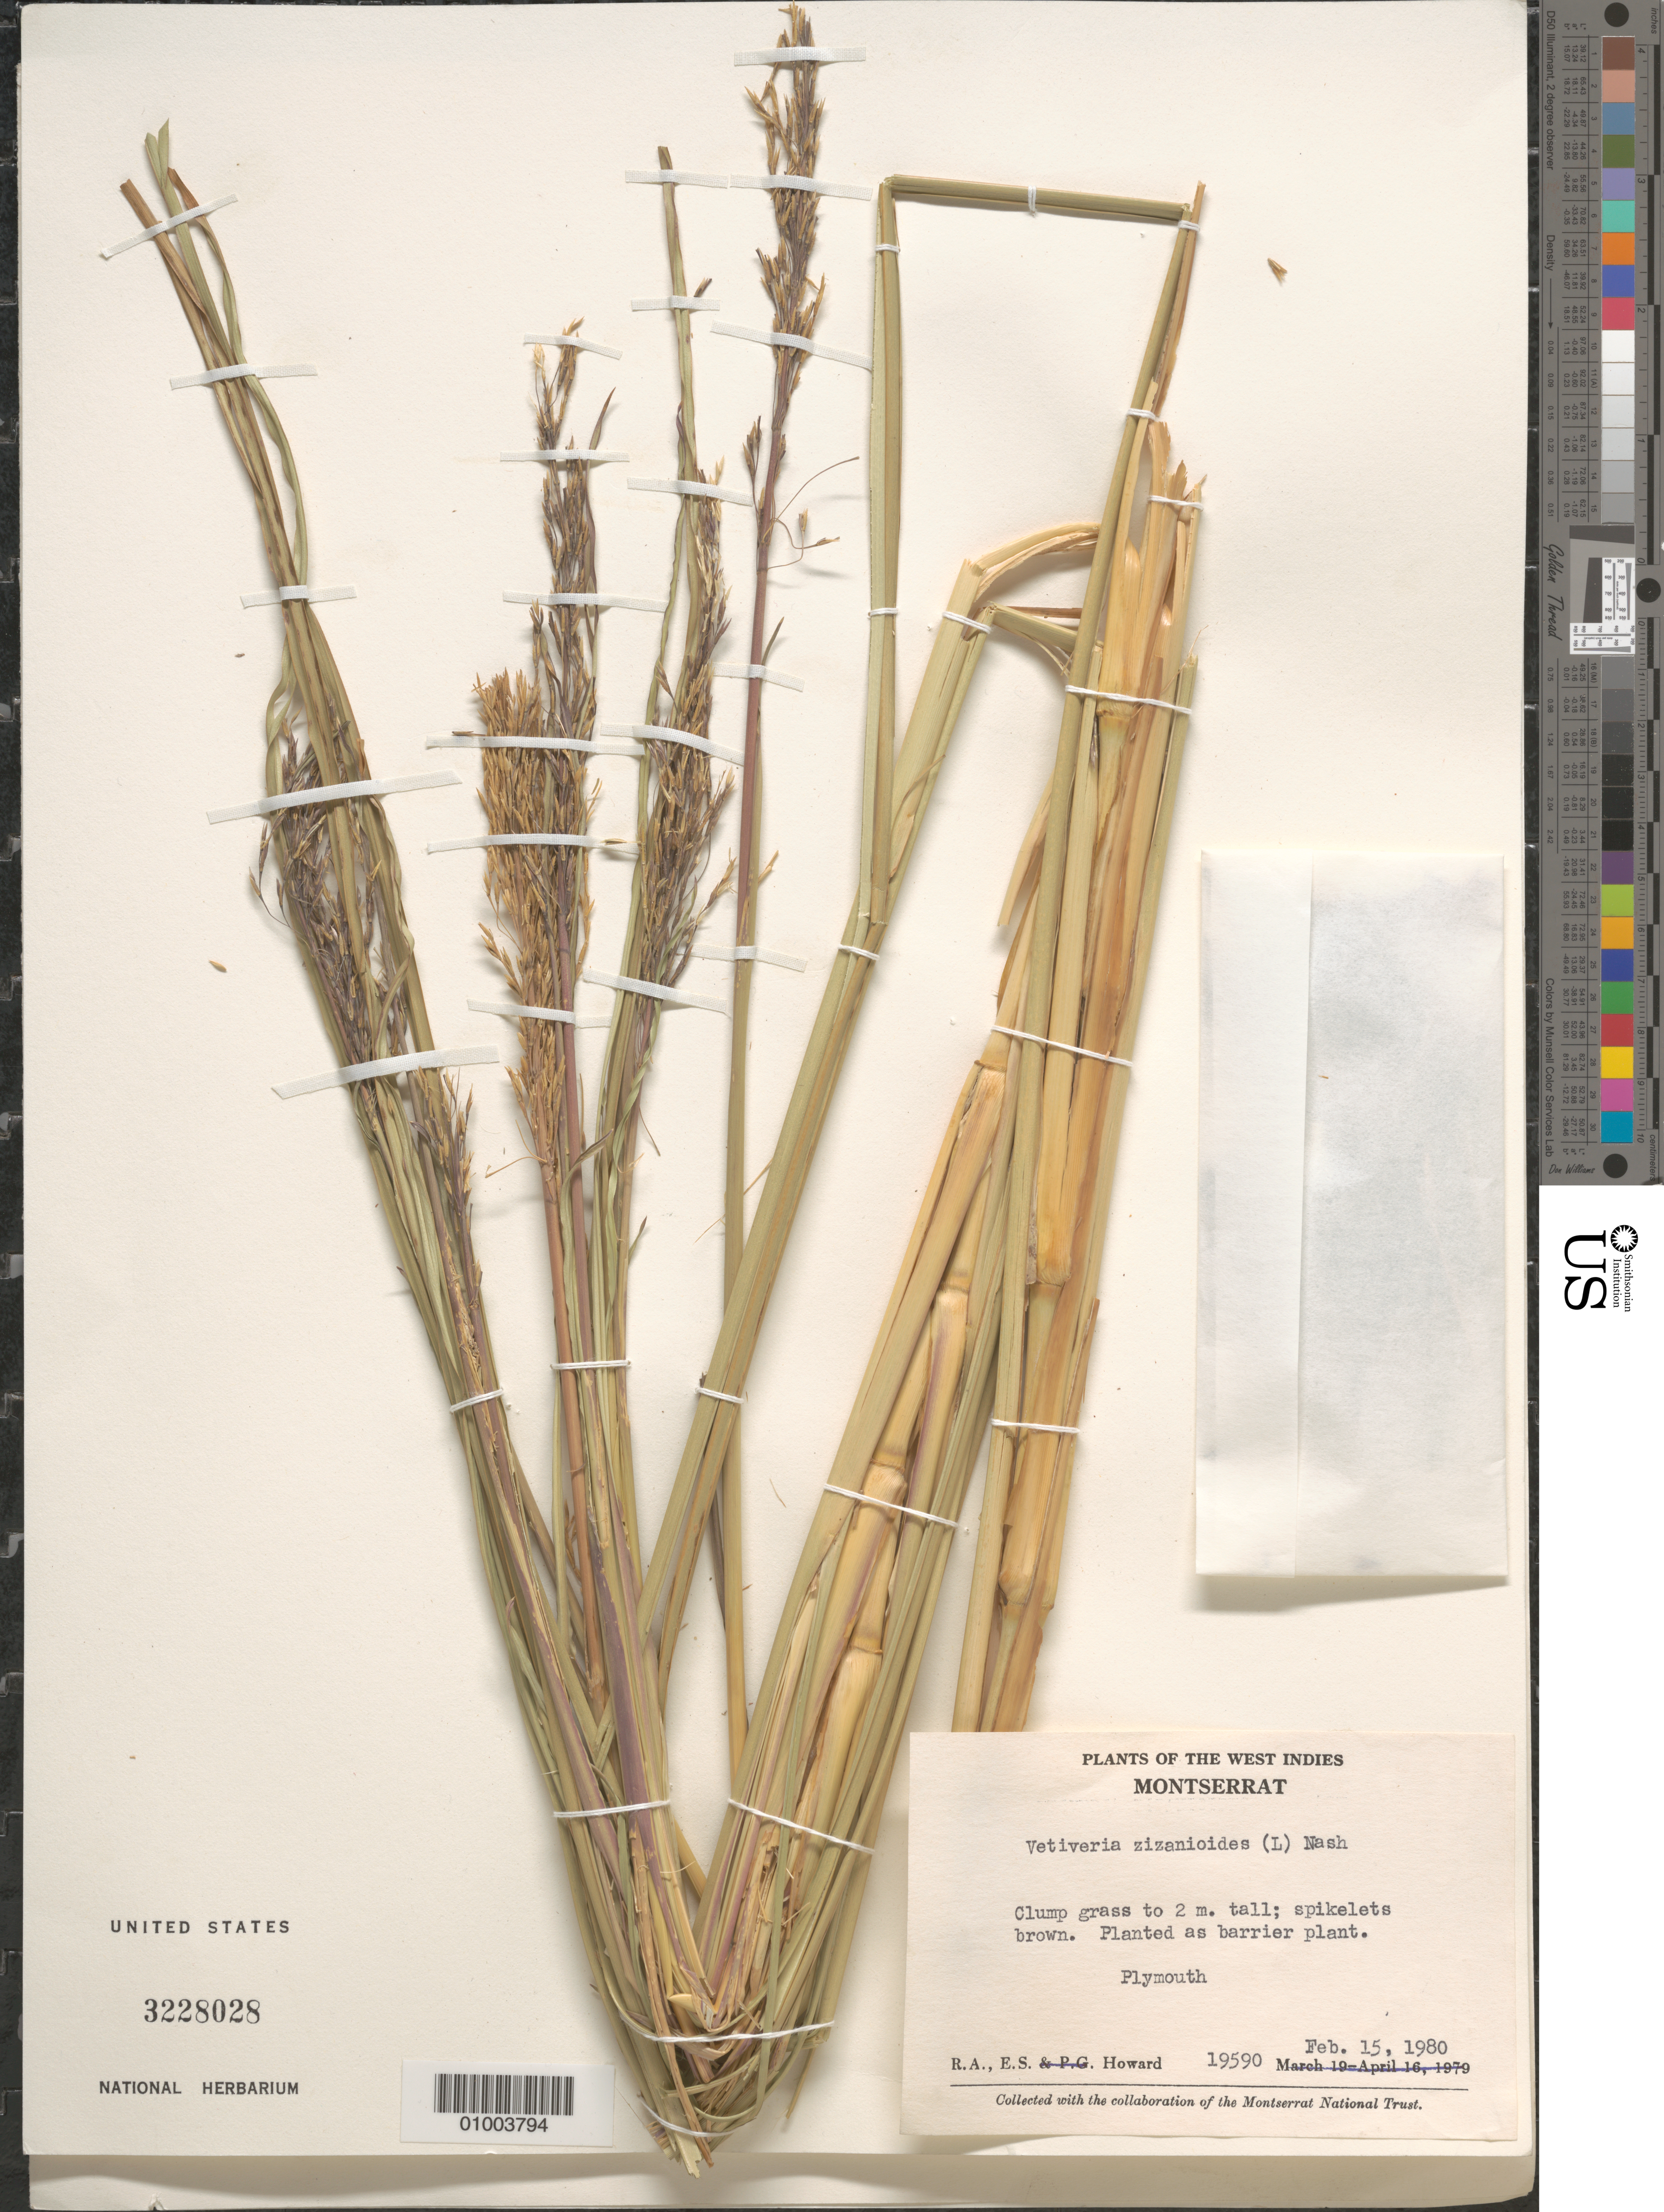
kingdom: Plantae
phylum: Tracheophyta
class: Liliopsida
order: Poales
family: Poaceae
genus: Vetiveria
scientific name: Vetiveria zizanioides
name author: (L.) Nash ex Small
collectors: E. S. Howard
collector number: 19590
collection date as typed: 15 Feb 1980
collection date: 1980-02-15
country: Montserrat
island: Montserrat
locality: Plymouth.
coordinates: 0 N, 0 E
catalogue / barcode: US 3228028